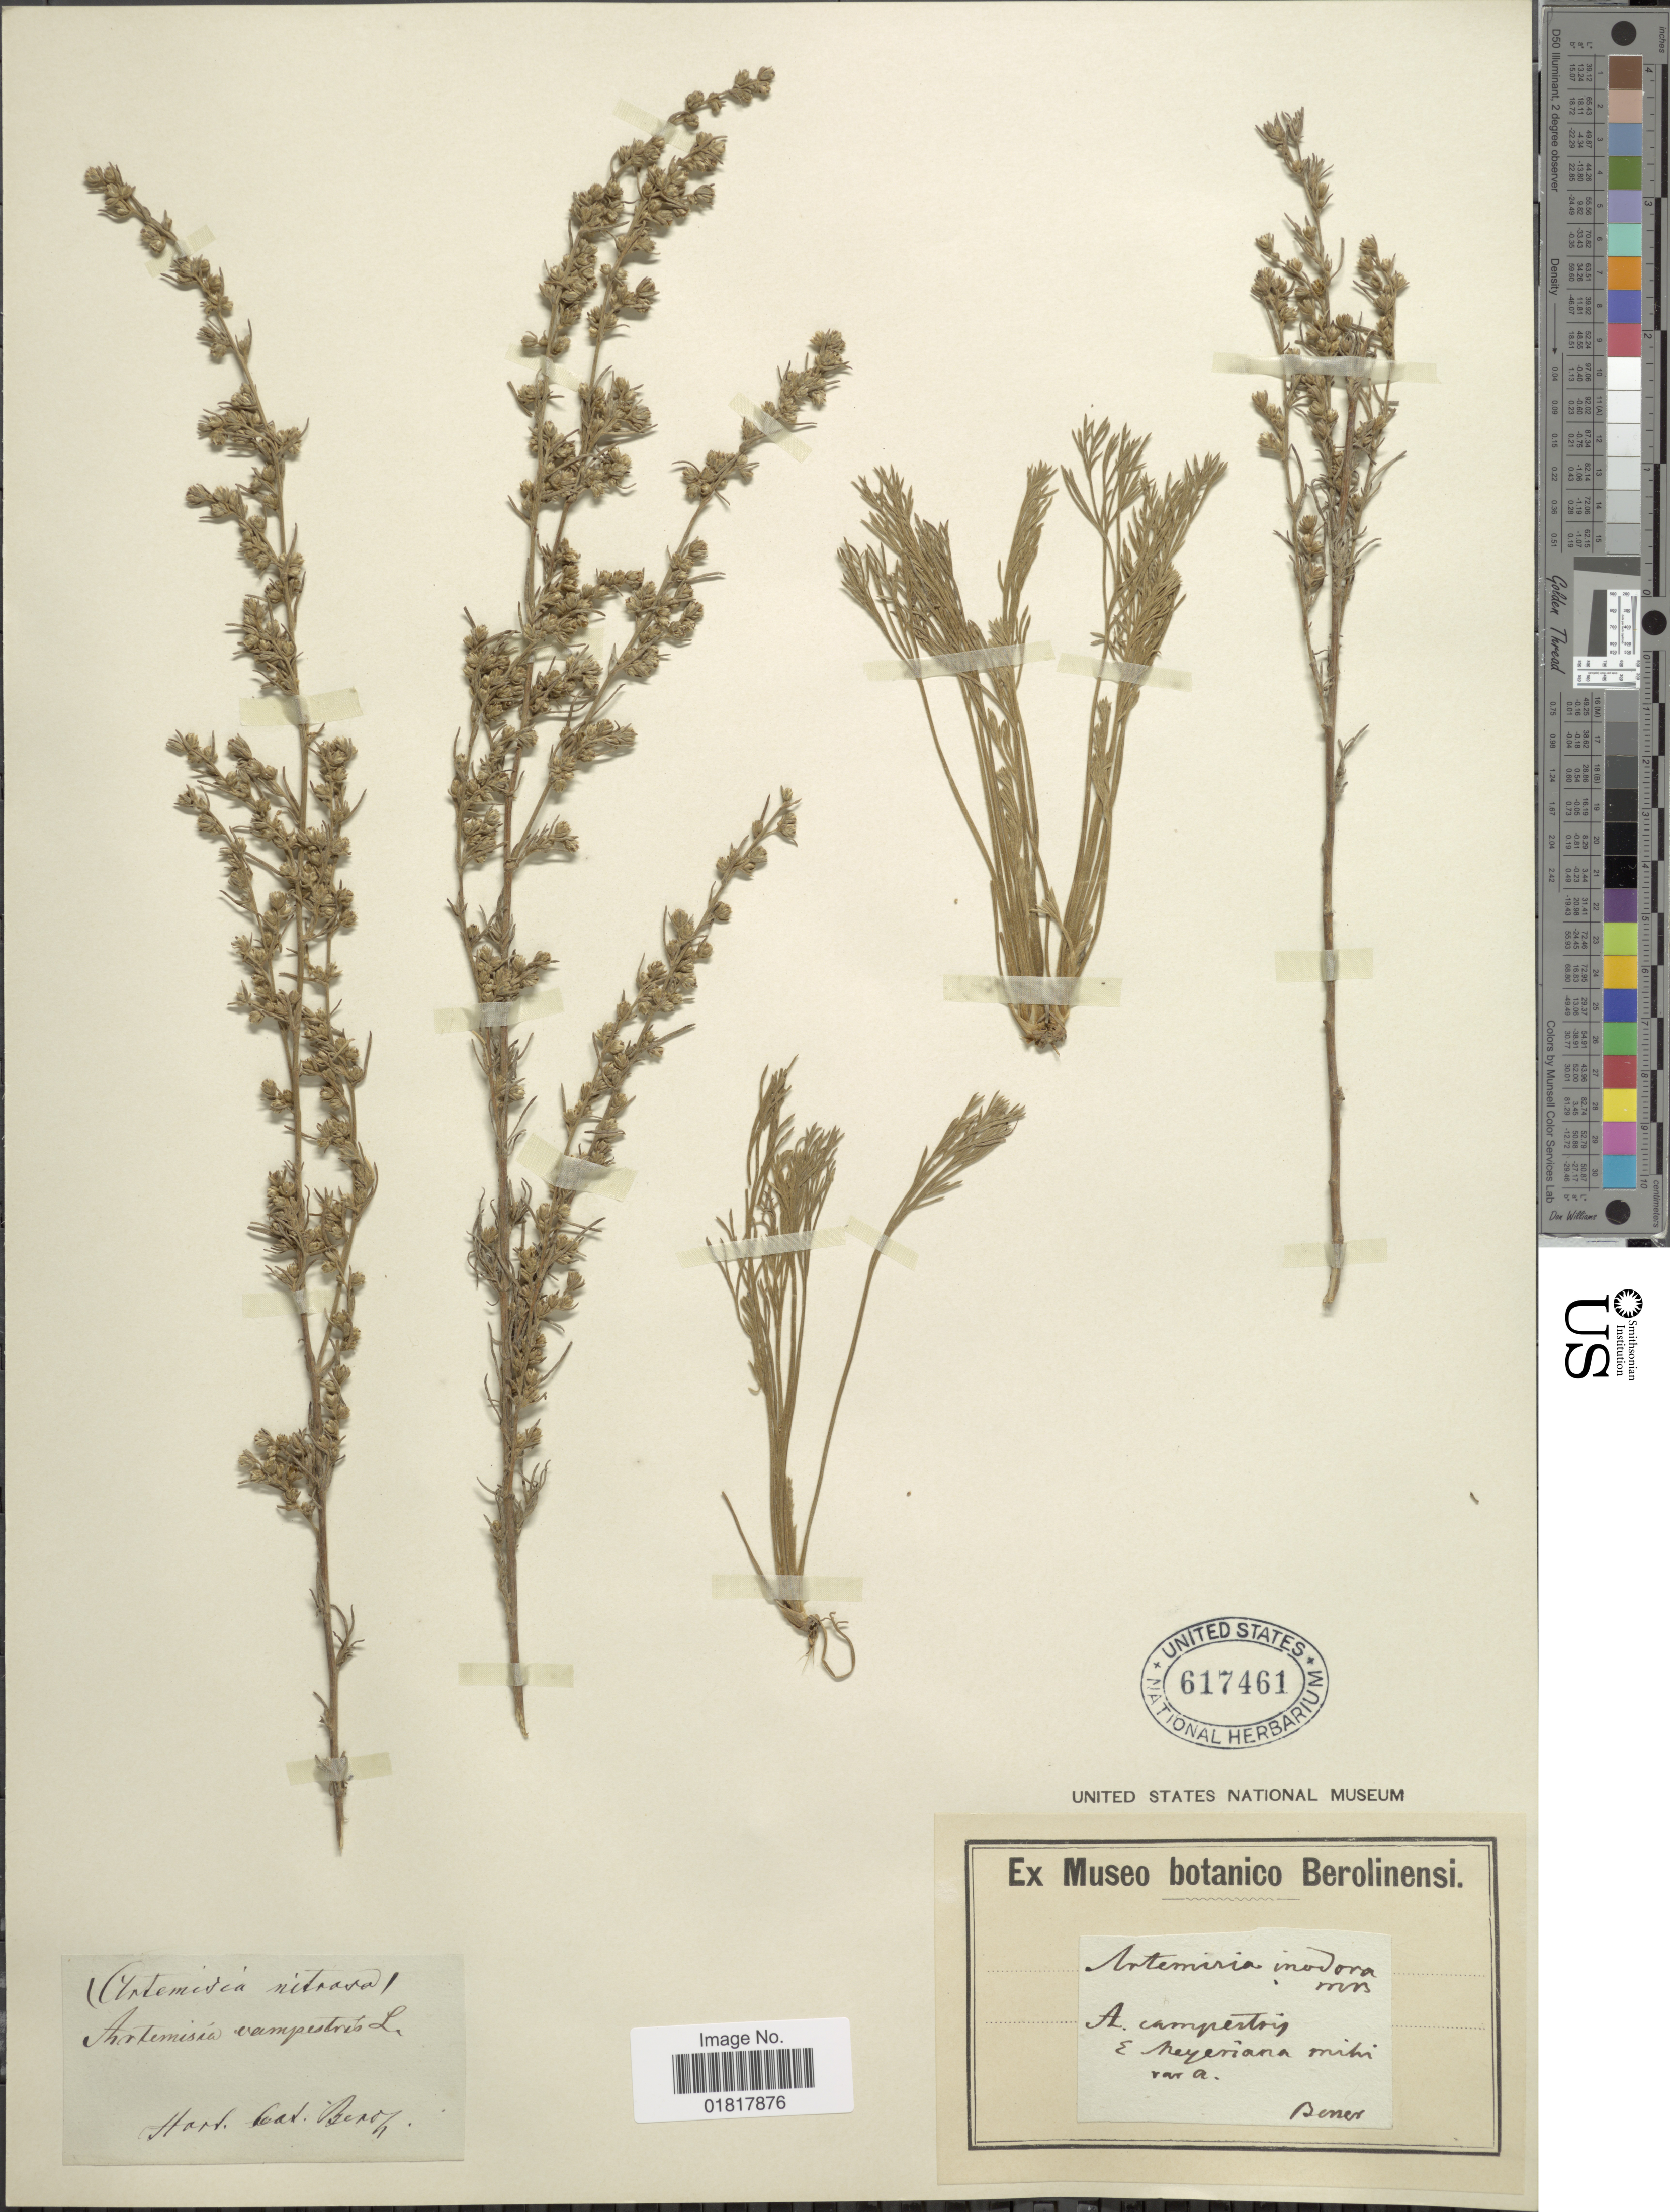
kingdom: Plantae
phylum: Tracheophyta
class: Magnoliopsida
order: Asterales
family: Asteraceae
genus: Artemisia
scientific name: Artemisia inodora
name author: Mill.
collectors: Bener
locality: Hort bot. Berol [interpreted]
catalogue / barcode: US 617461